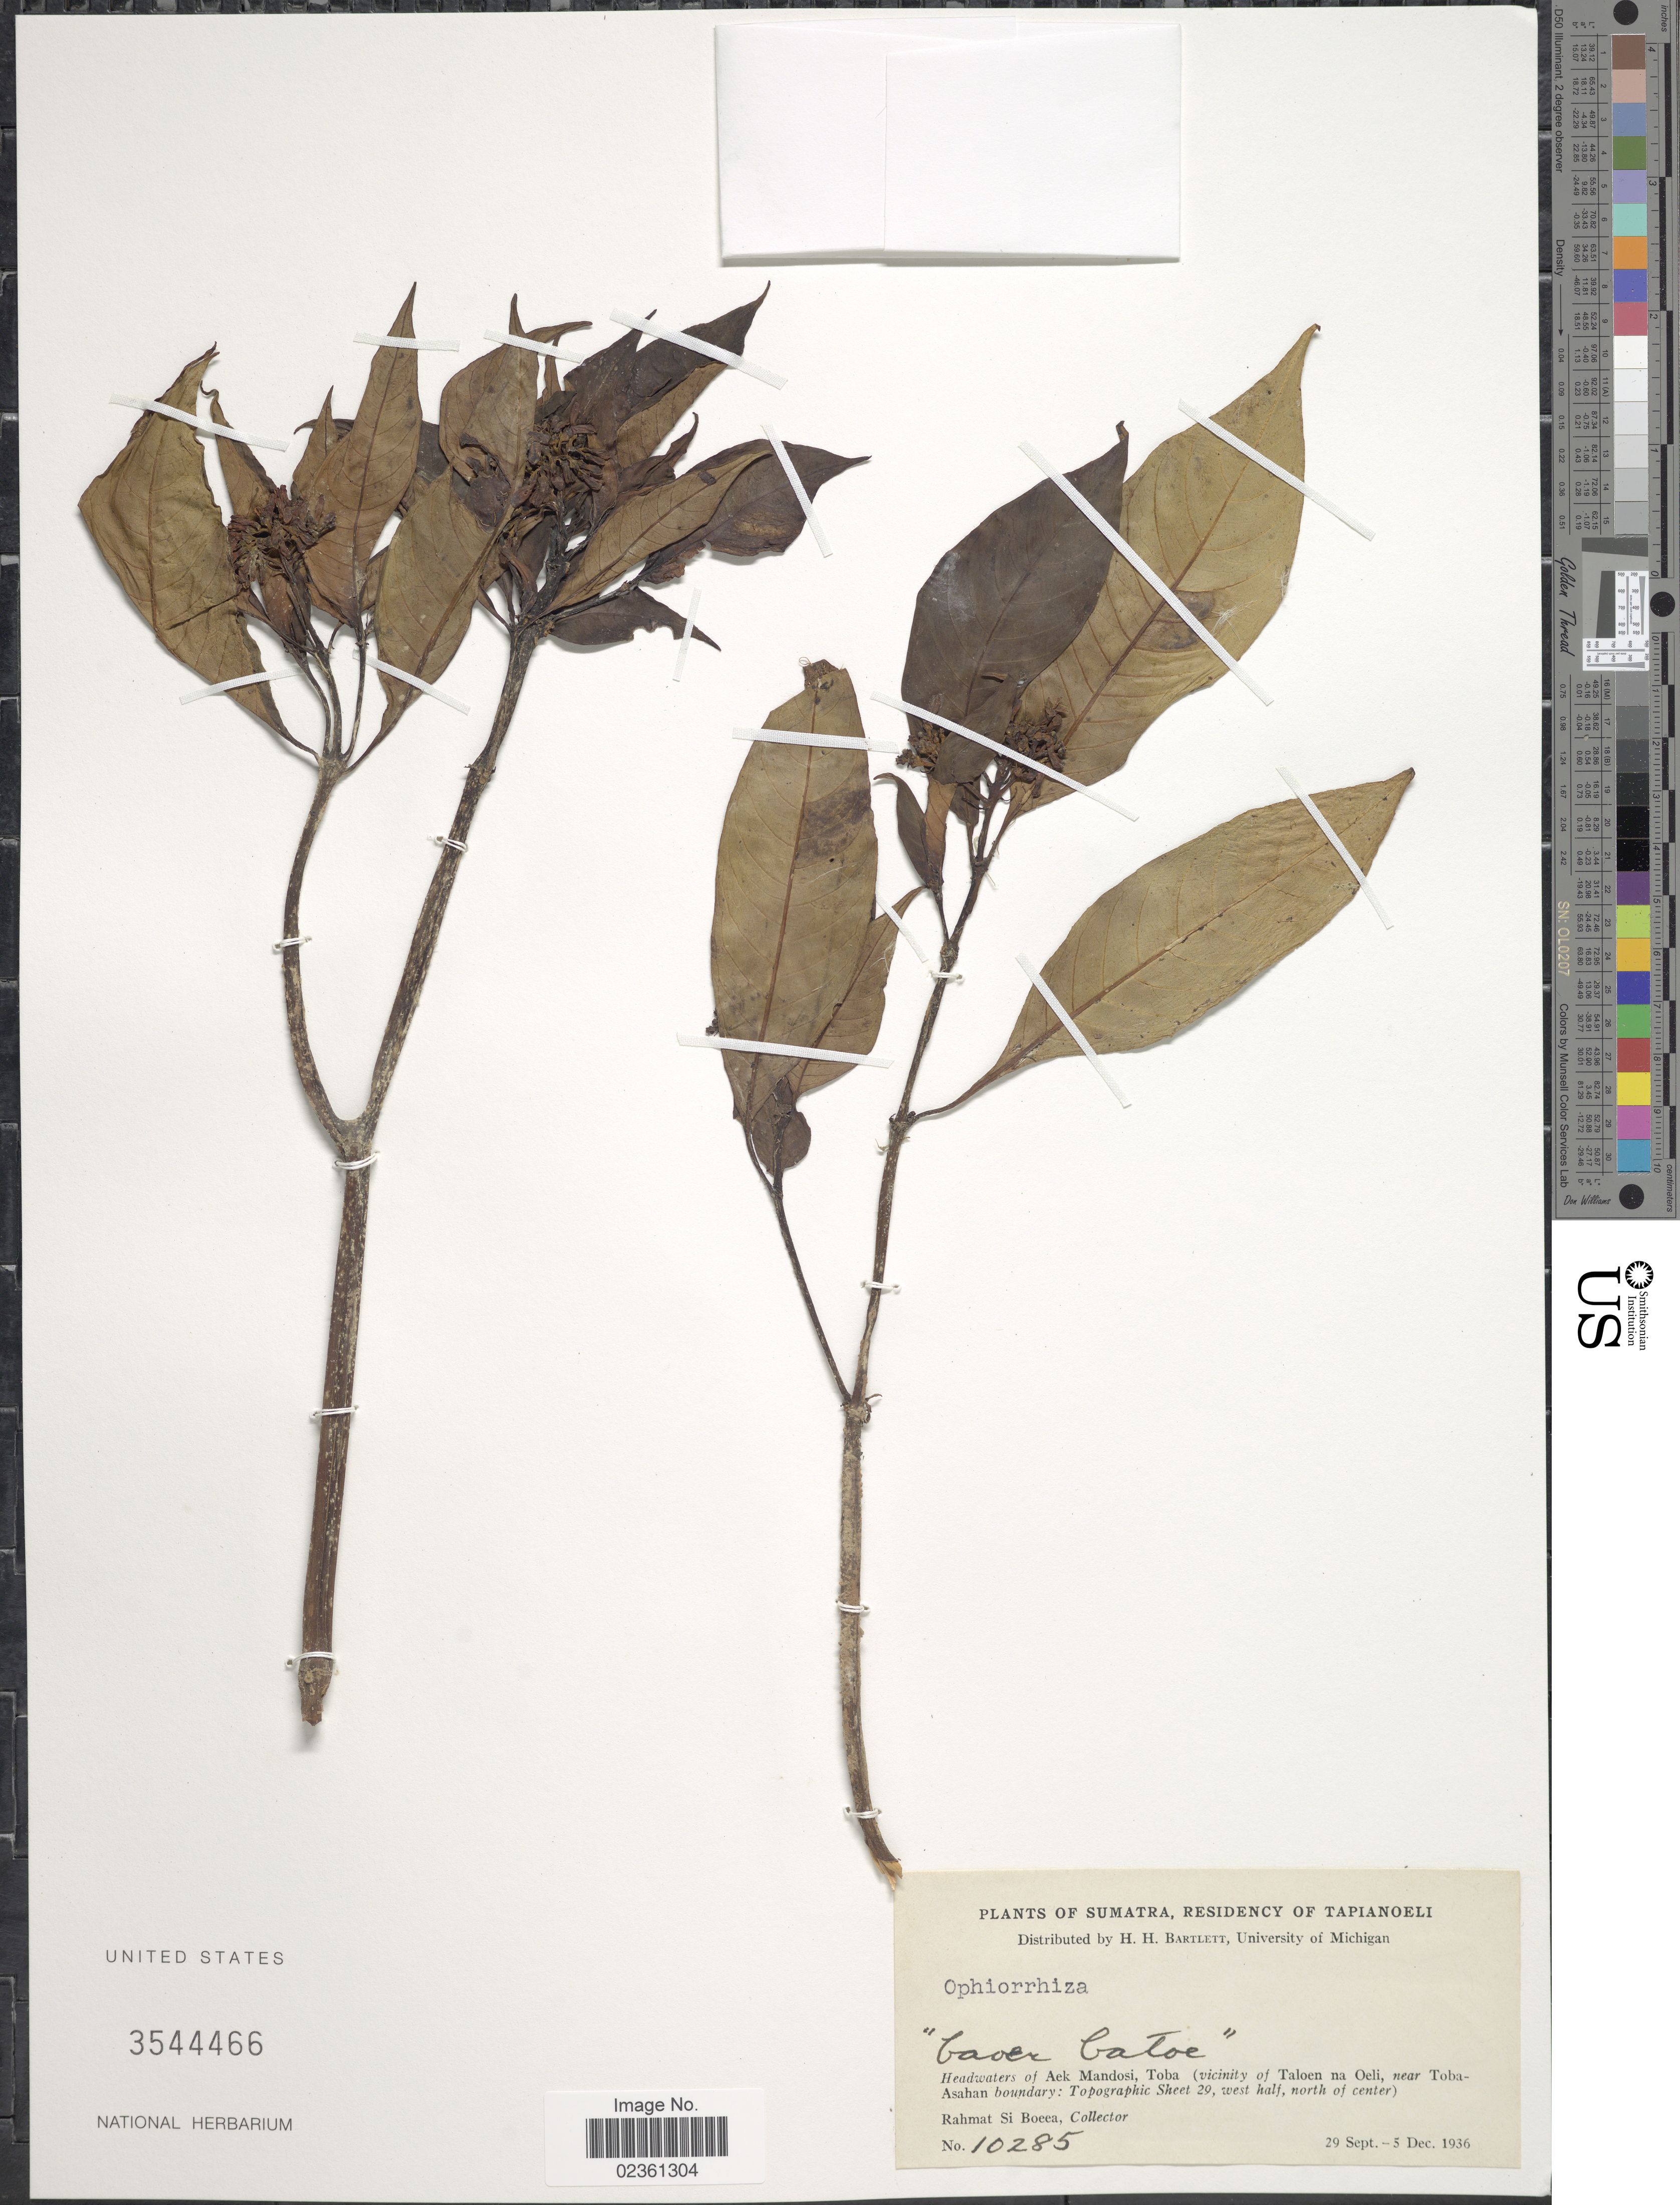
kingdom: Plantae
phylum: Tracheophyta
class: Magnoliopsida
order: Gentianales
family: Rubiaceae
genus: Ophiorrhiza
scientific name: Ophiorrhiza sp.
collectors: Rahmat Si Boeea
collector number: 10285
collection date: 1936-09-29/1936-12-05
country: Indonesia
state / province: Sumatra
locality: Residency of Tapianoeli, Headwaters of Aek Mandosi, Toba (vicinity of Taloen na Oeli, near Toba-Asahan boundary: Topographic Sheet 29, west half, north of center).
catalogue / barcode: US 3544466